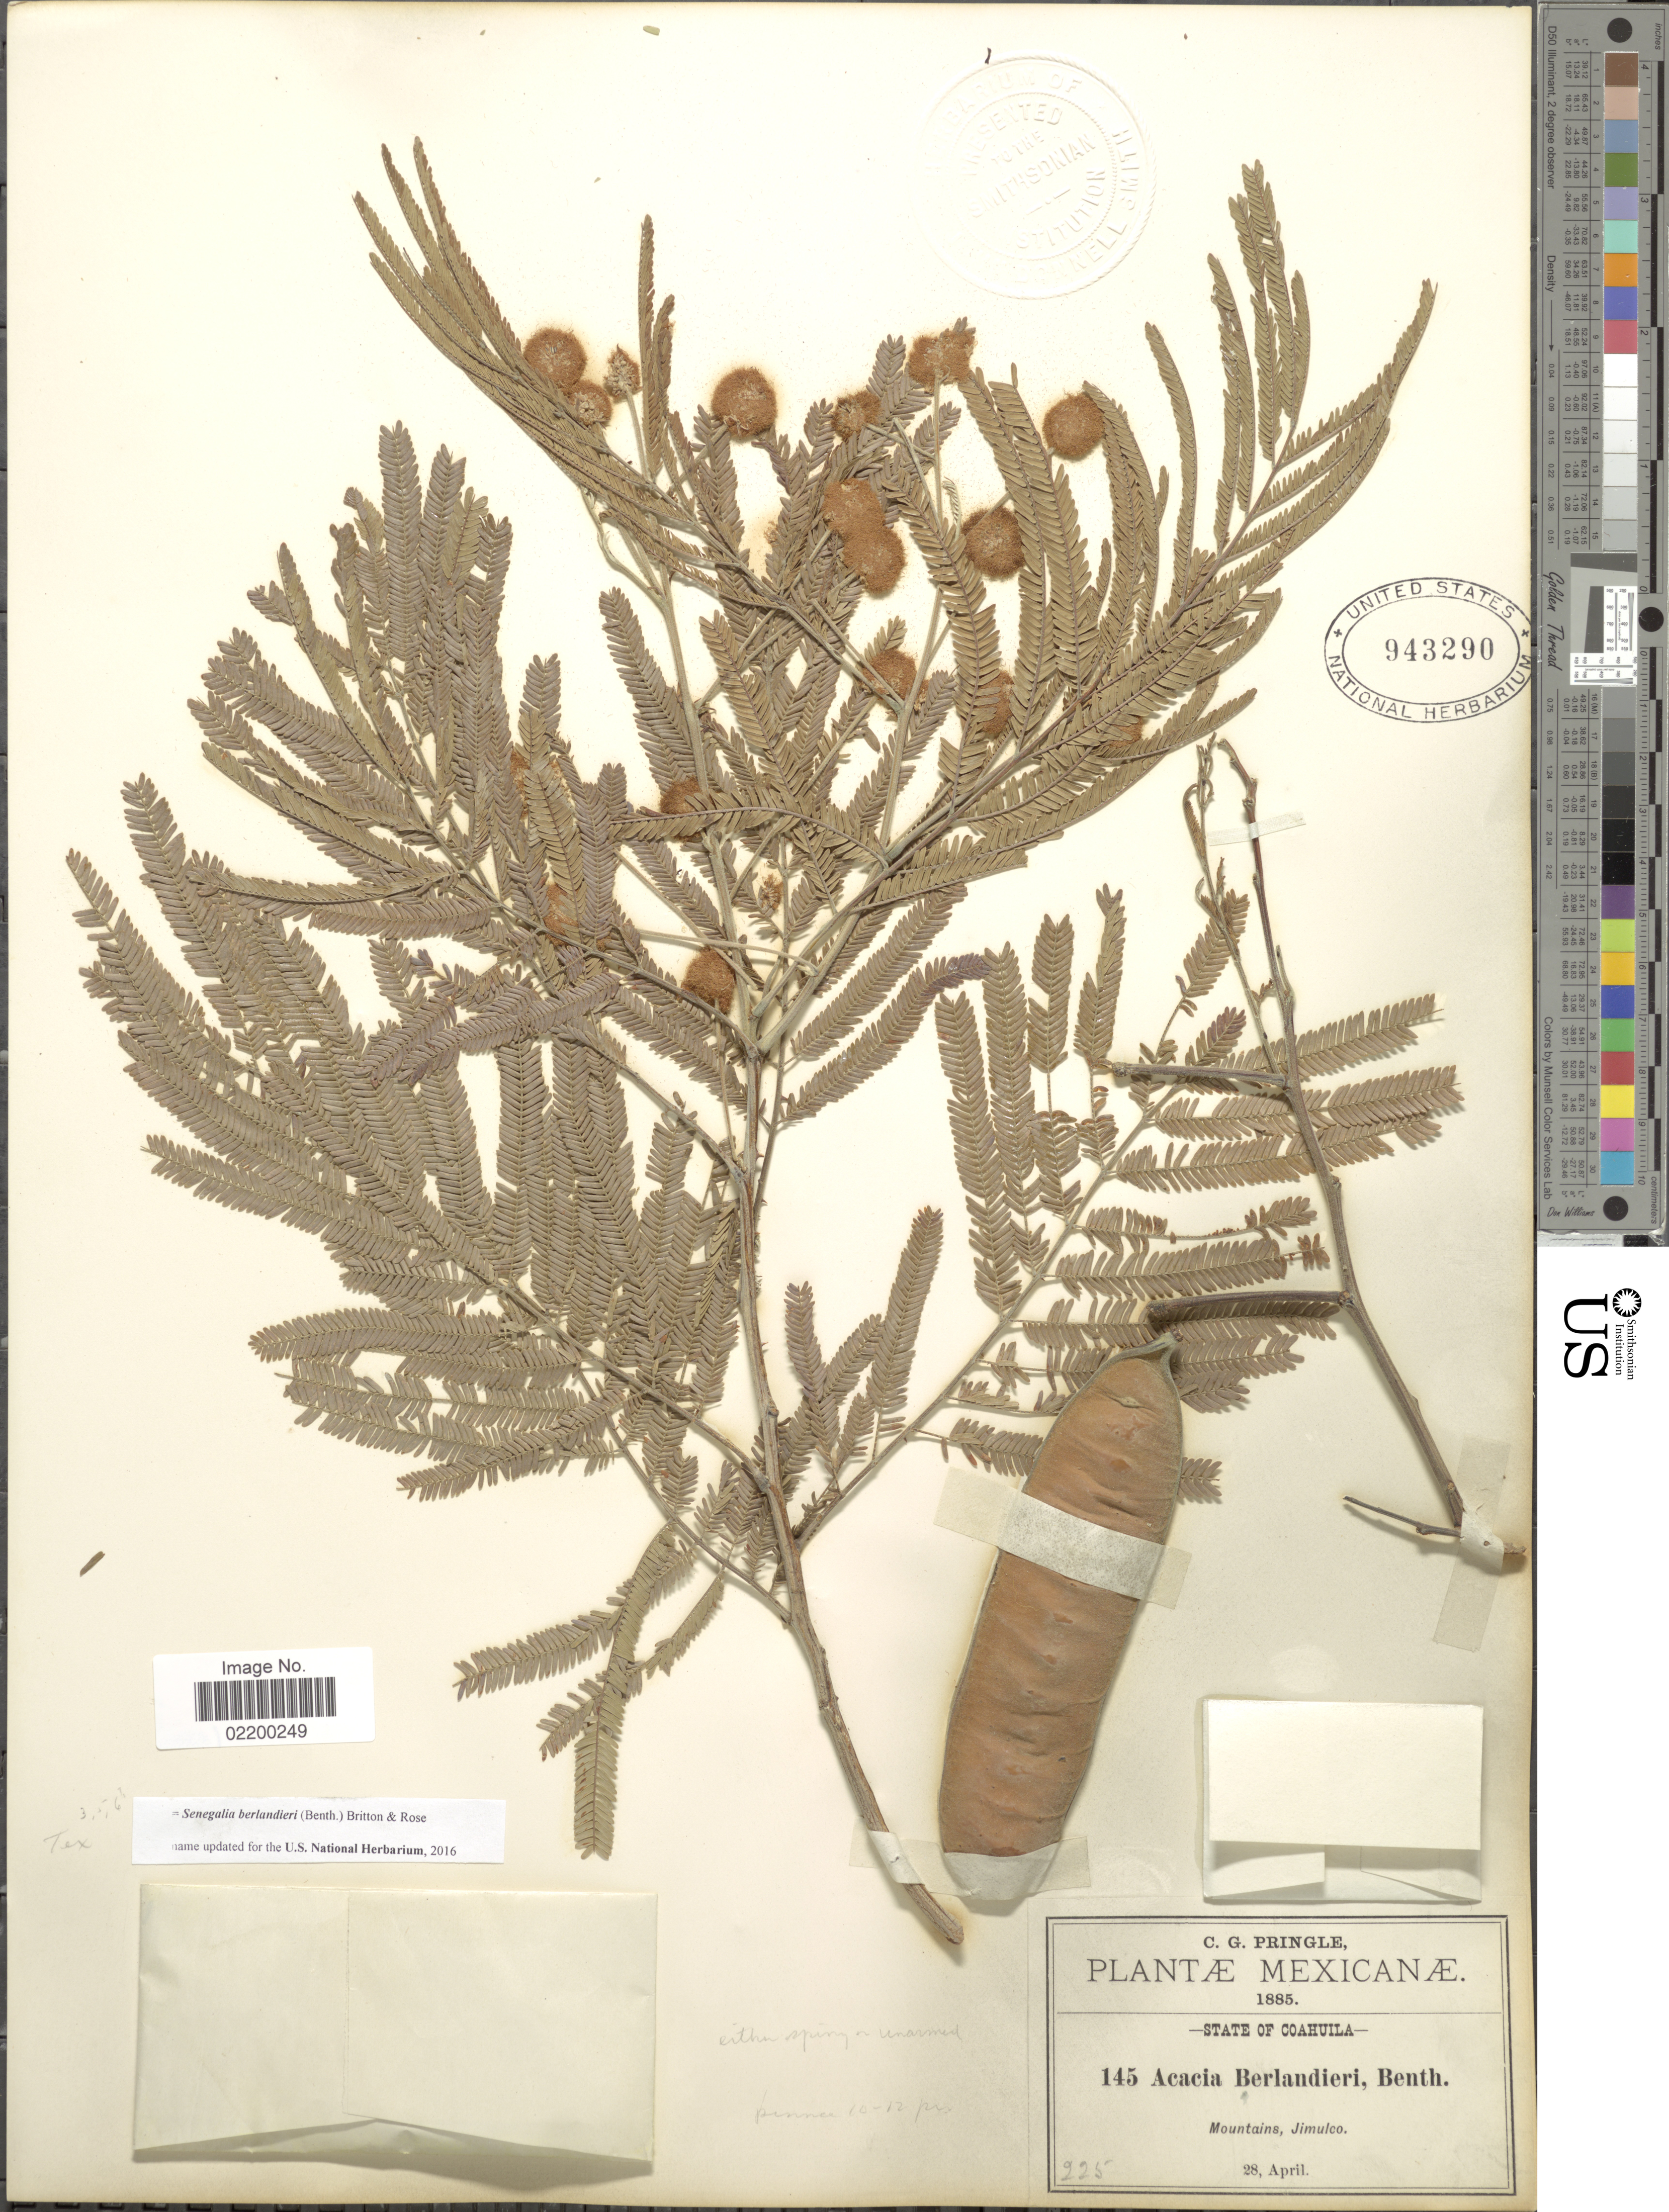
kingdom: Plantae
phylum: Tracheophyta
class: Magnoliopsida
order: Fabales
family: Fabaceae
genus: Senegalia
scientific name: Senegalia berlandieri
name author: (Benth.) Britton & Rose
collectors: C. G. Pringle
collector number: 145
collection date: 1885-04-28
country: Mexico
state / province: Coahuila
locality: Mountains, Jimulco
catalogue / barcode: US 943290